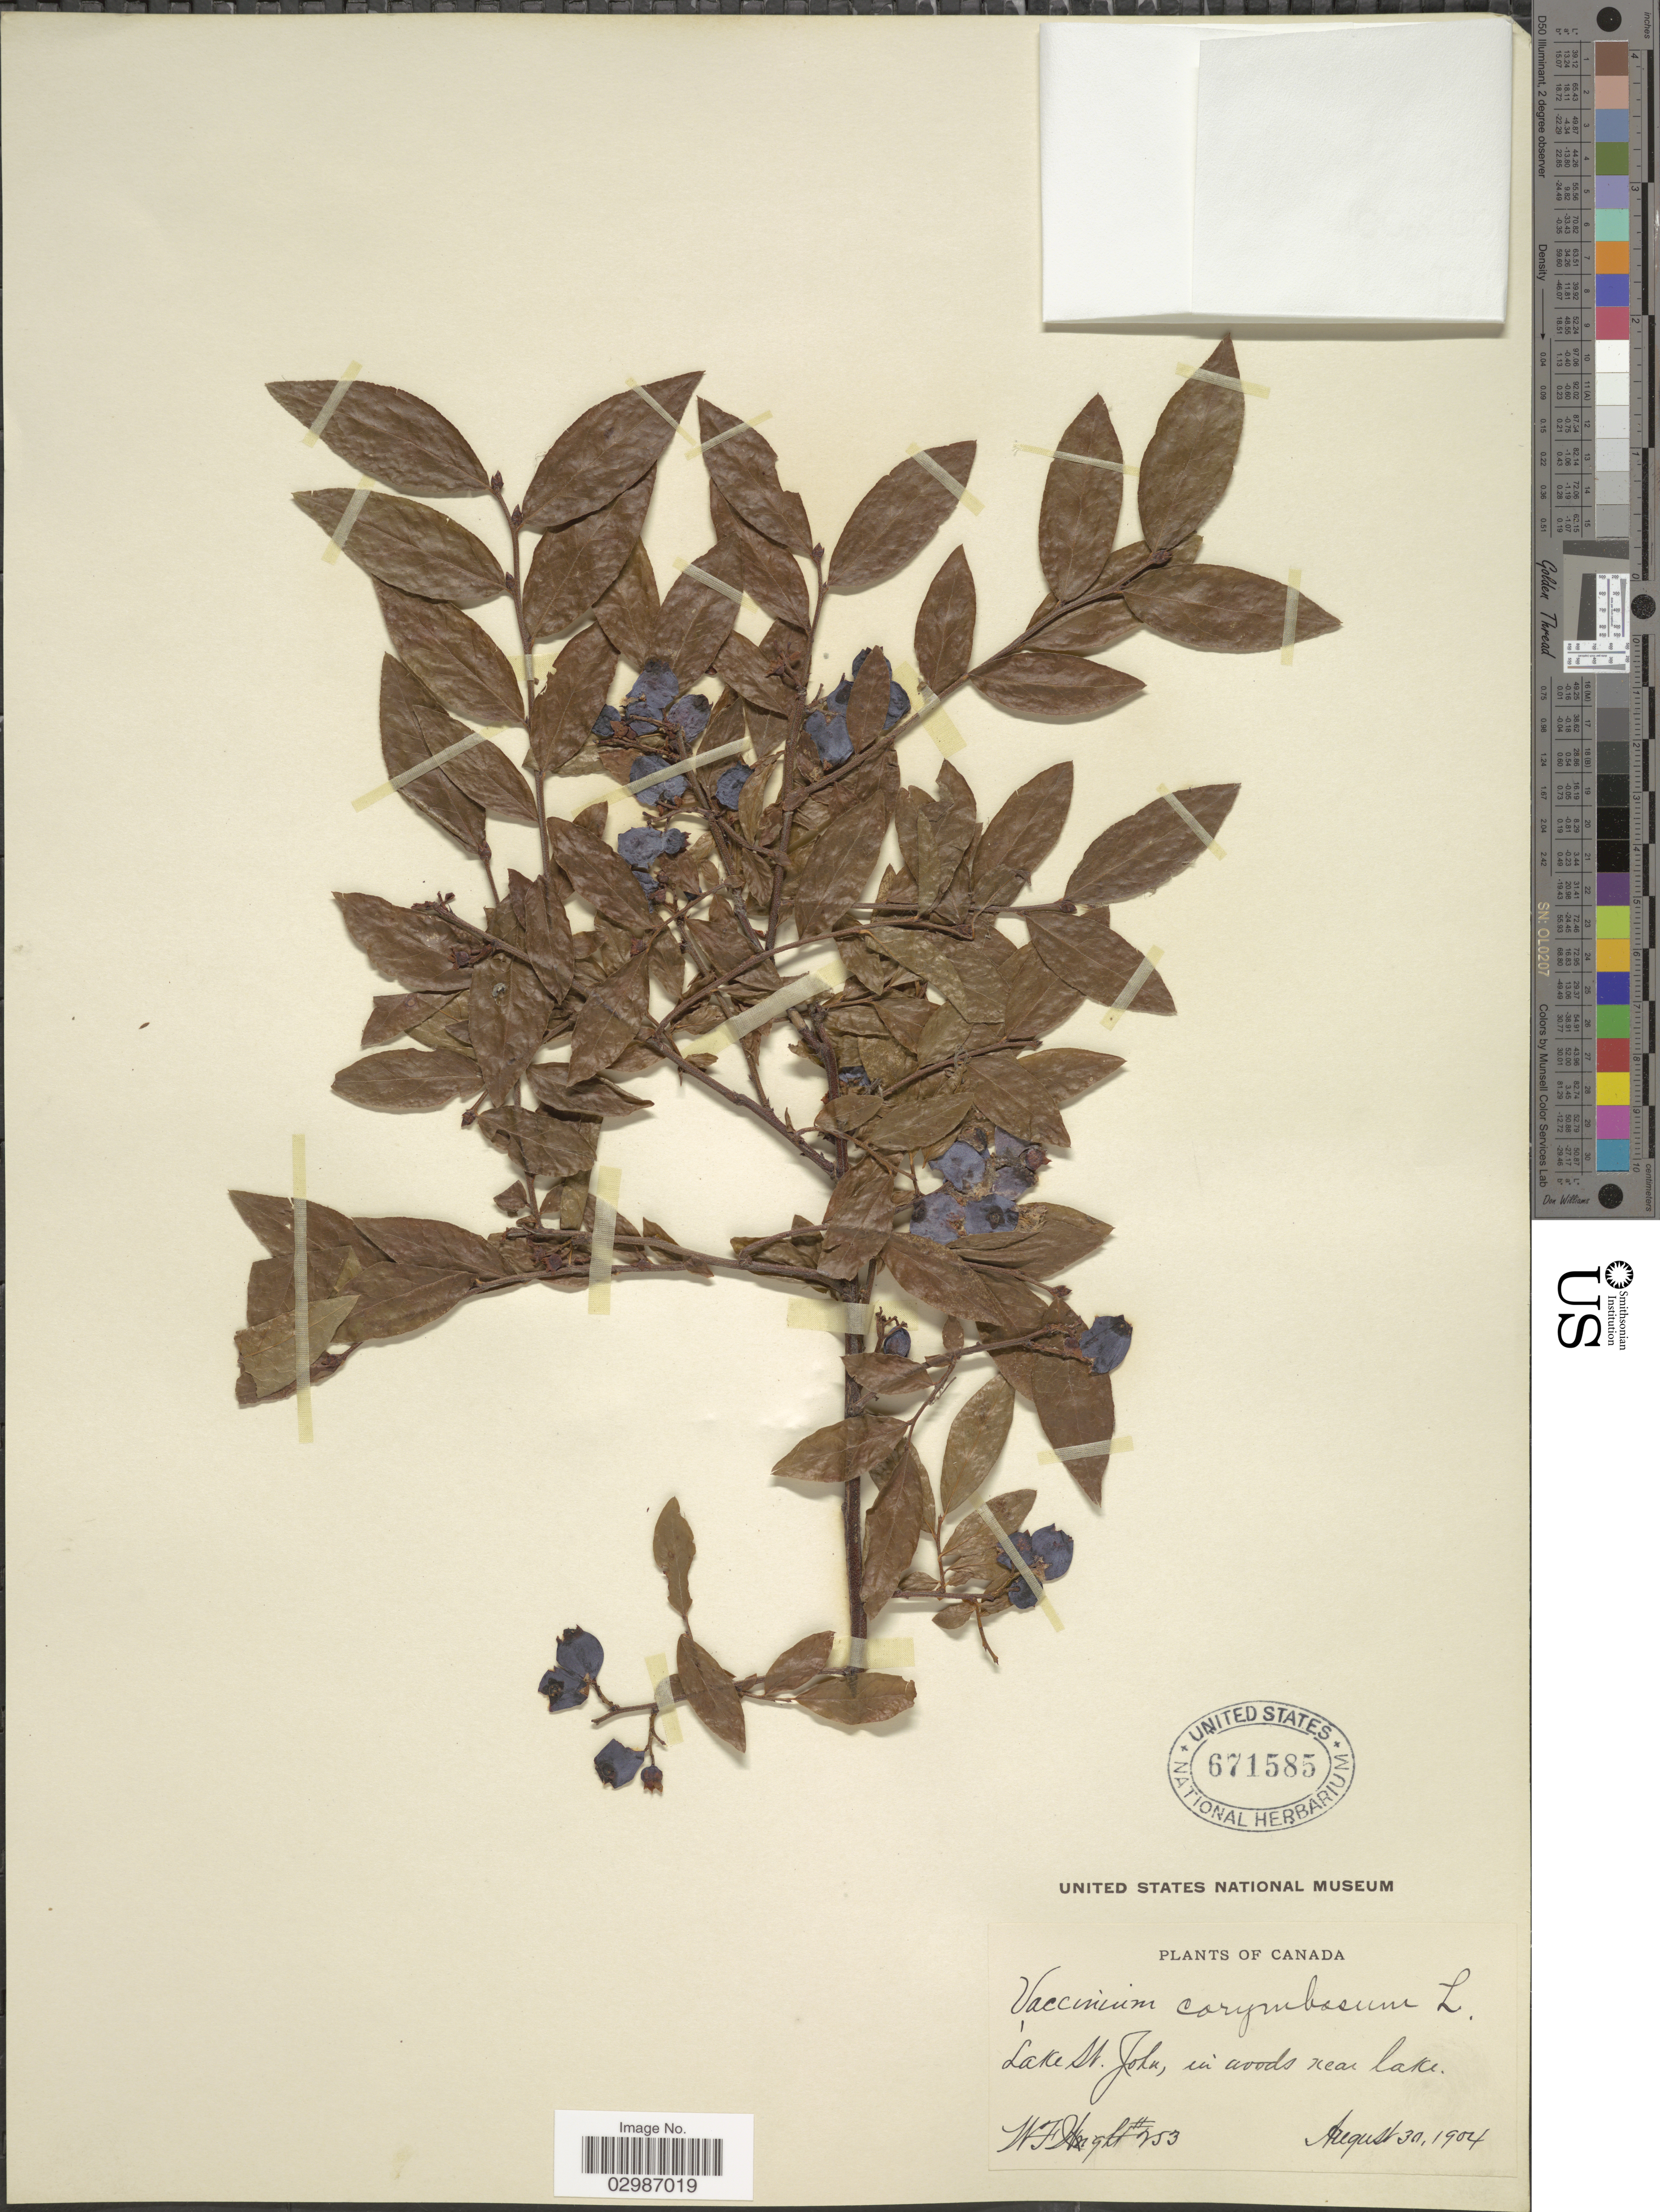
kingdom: Plantae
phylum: Tracheophyta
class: Magnoliopsida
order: Ericales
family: Ericaceae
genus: Vaccinium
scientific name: Vaccinium angustifolium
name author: Aiton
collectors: W. F. Wright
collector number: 753*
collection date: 1904-08-30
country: Canada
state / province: Quebec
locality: Lake St. John, in woods near lake.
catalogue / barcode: US 671585